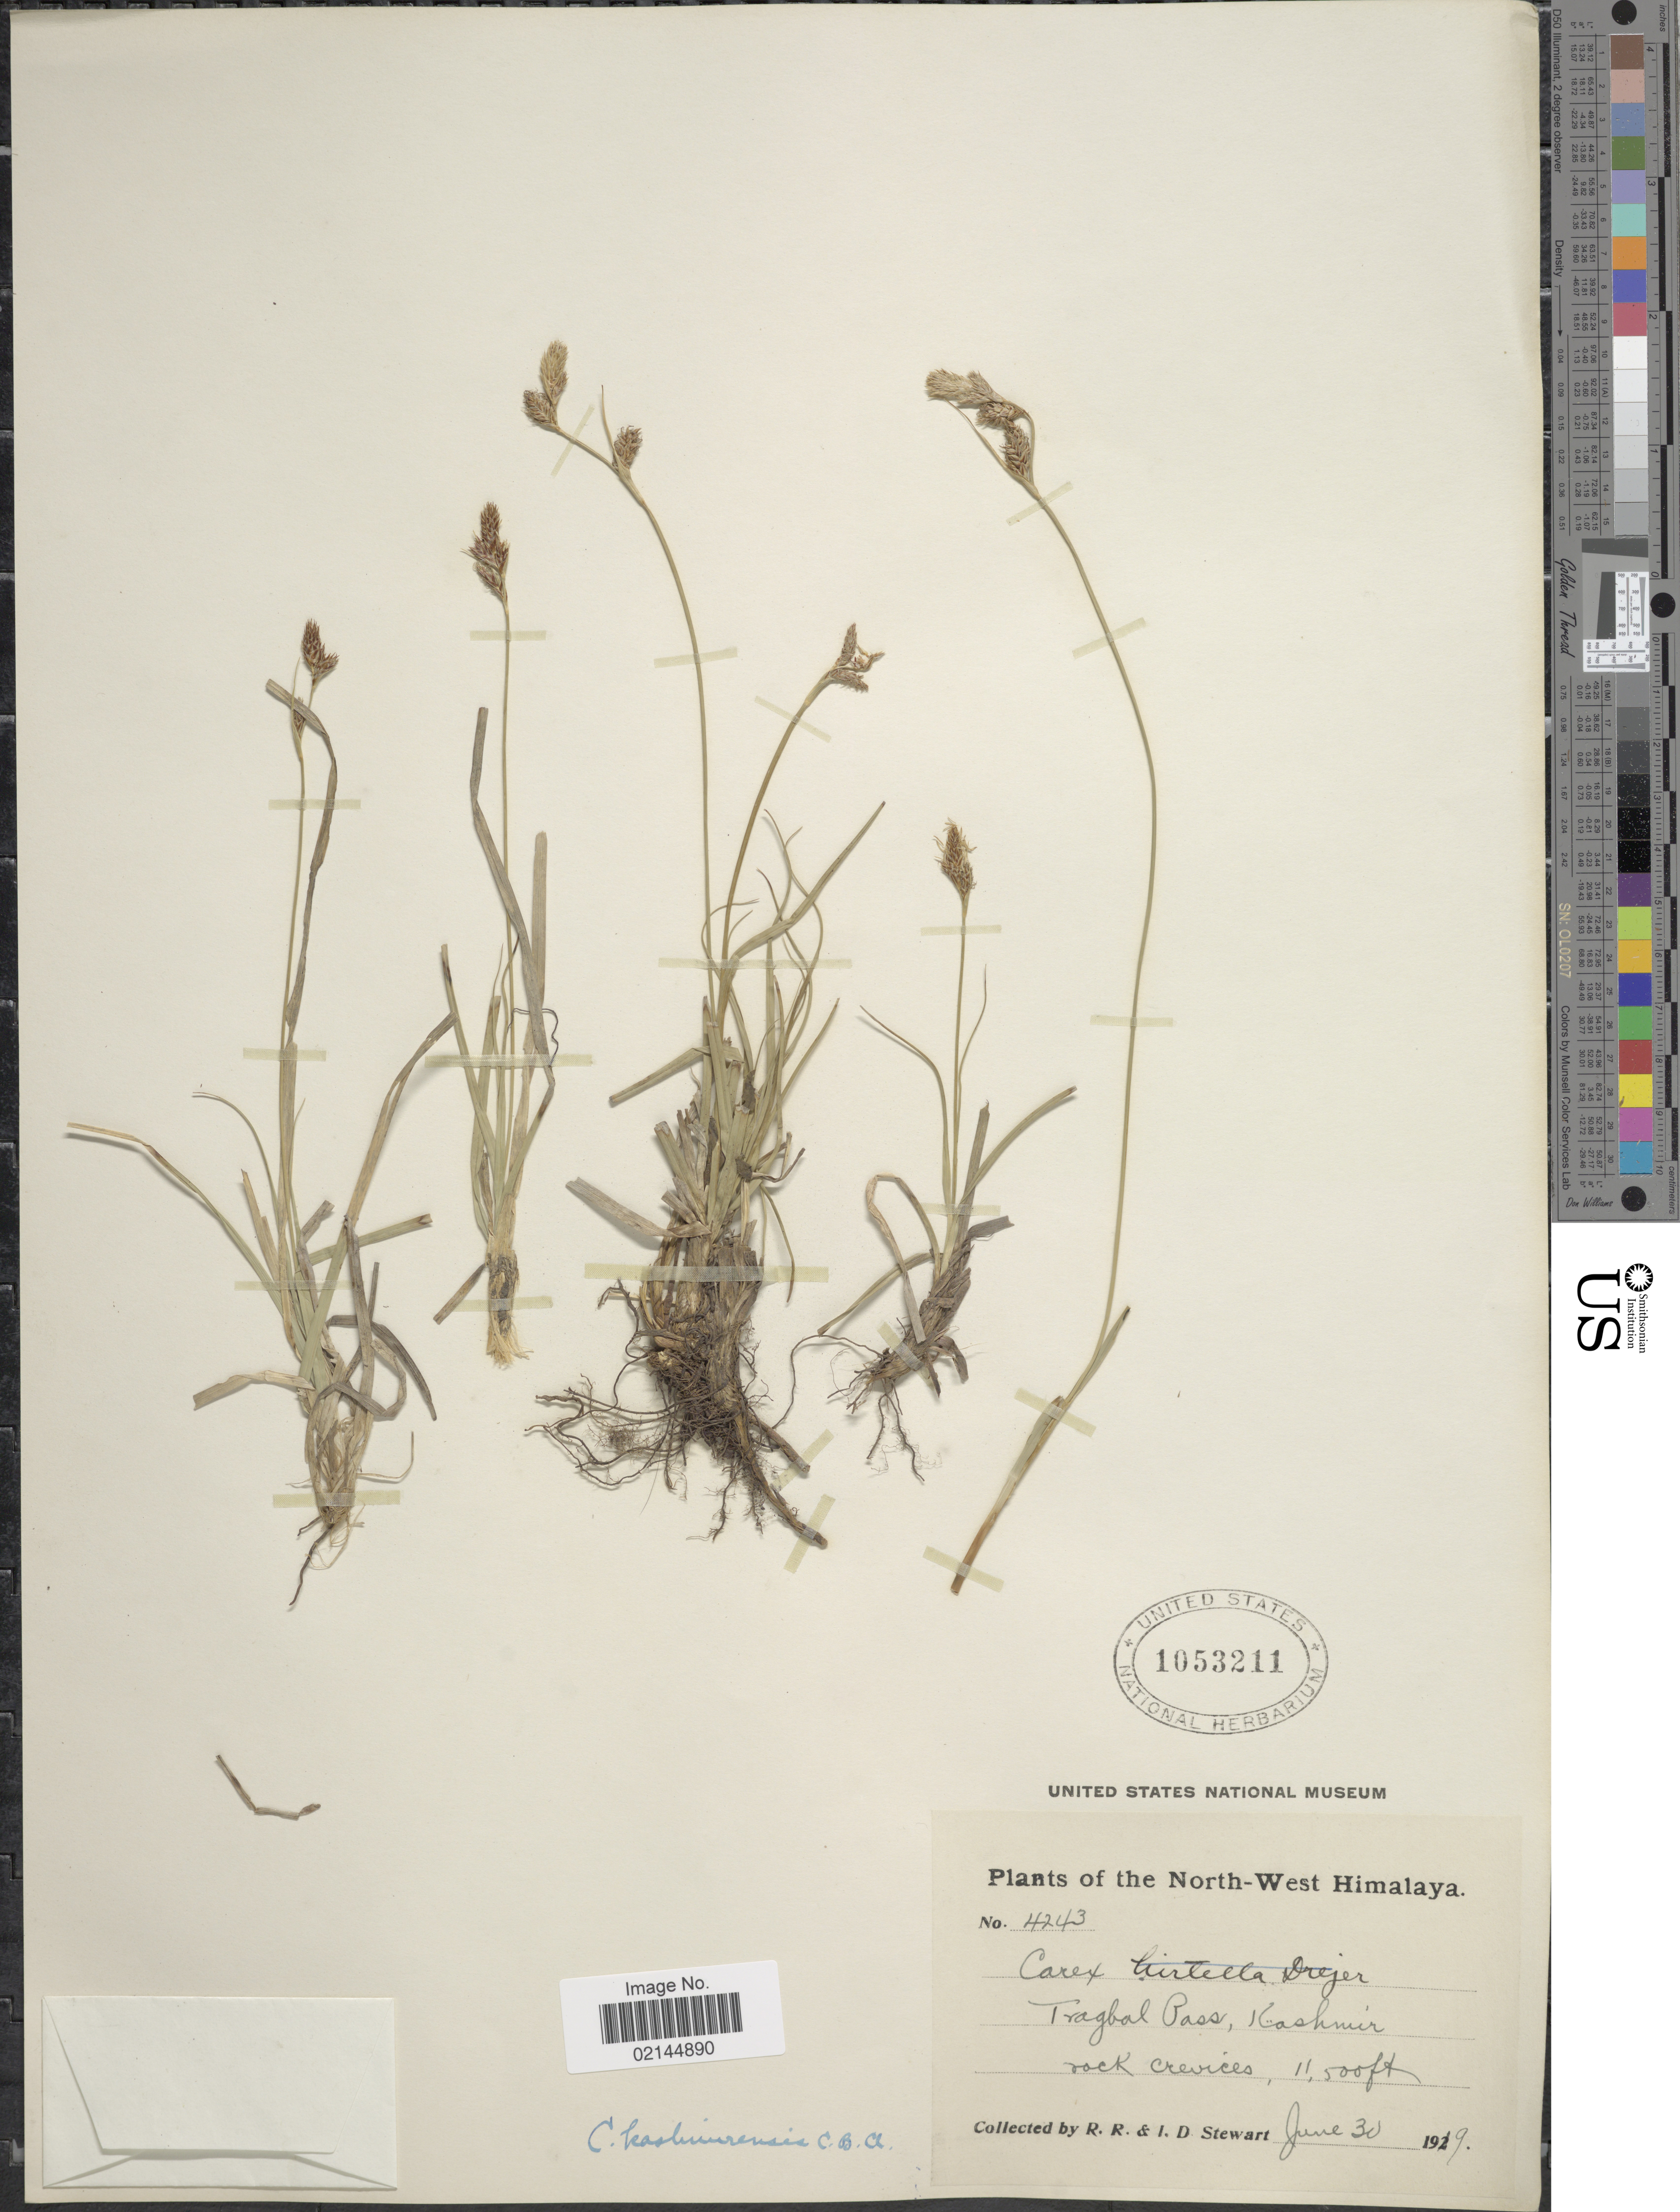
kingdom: Plantae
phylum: Tracheophyta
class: Liliopsida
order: Poales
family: Cyperaceae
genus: Carex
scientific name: Carex kashmirensis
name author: C.B. Clarke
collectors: R. R. Stewart & I. Stewart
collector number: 4243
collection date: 1919-06-30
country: India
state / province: Jammu and Kashmir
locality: North-West Himalaya. Tragbal Pass, Kashmir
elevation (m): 3505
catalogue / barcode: US 1053211